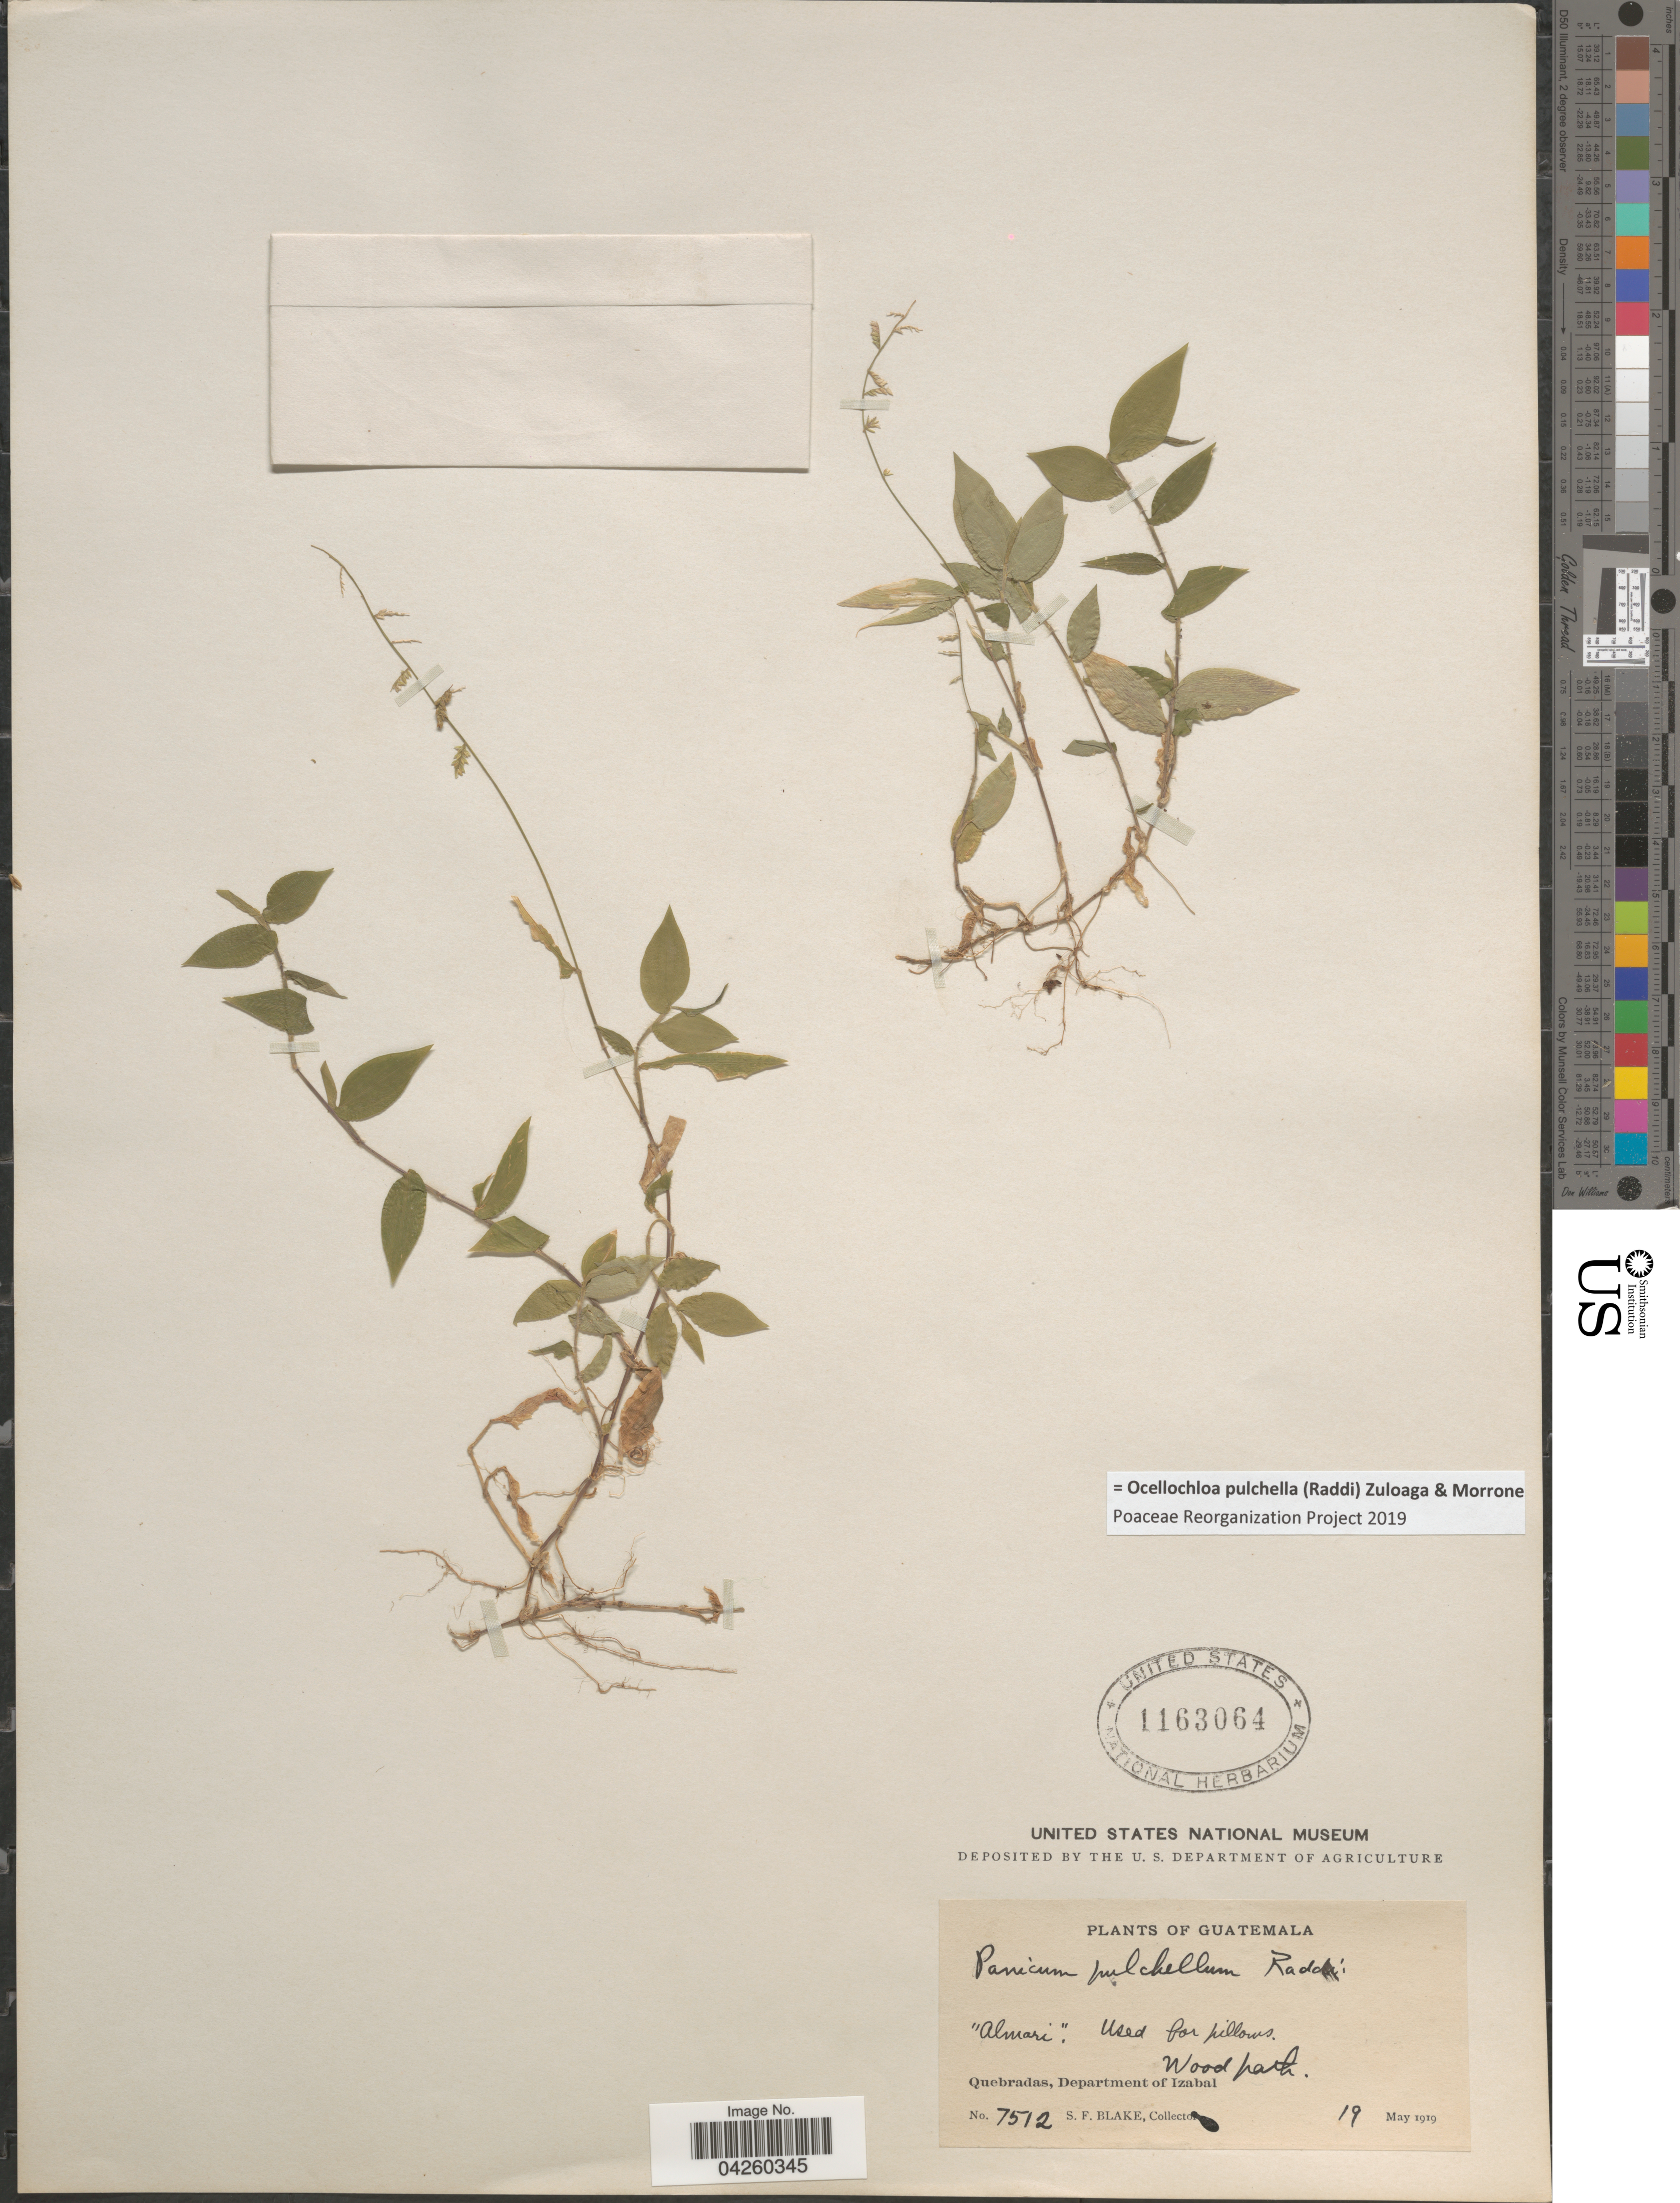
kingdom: Plantae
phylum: Tracheophyta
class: Liliopsida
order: Poales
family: Poaceae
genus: Ocellochloa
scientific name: Ocellochloa pulchella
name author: (Raddi) Zuloaga & Morrone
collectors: S. Blake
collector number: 7512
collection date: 1919-05-19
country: Guatemala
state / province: Izabal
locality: Quebrada, Department of Izabal.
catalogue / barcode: US 1163064